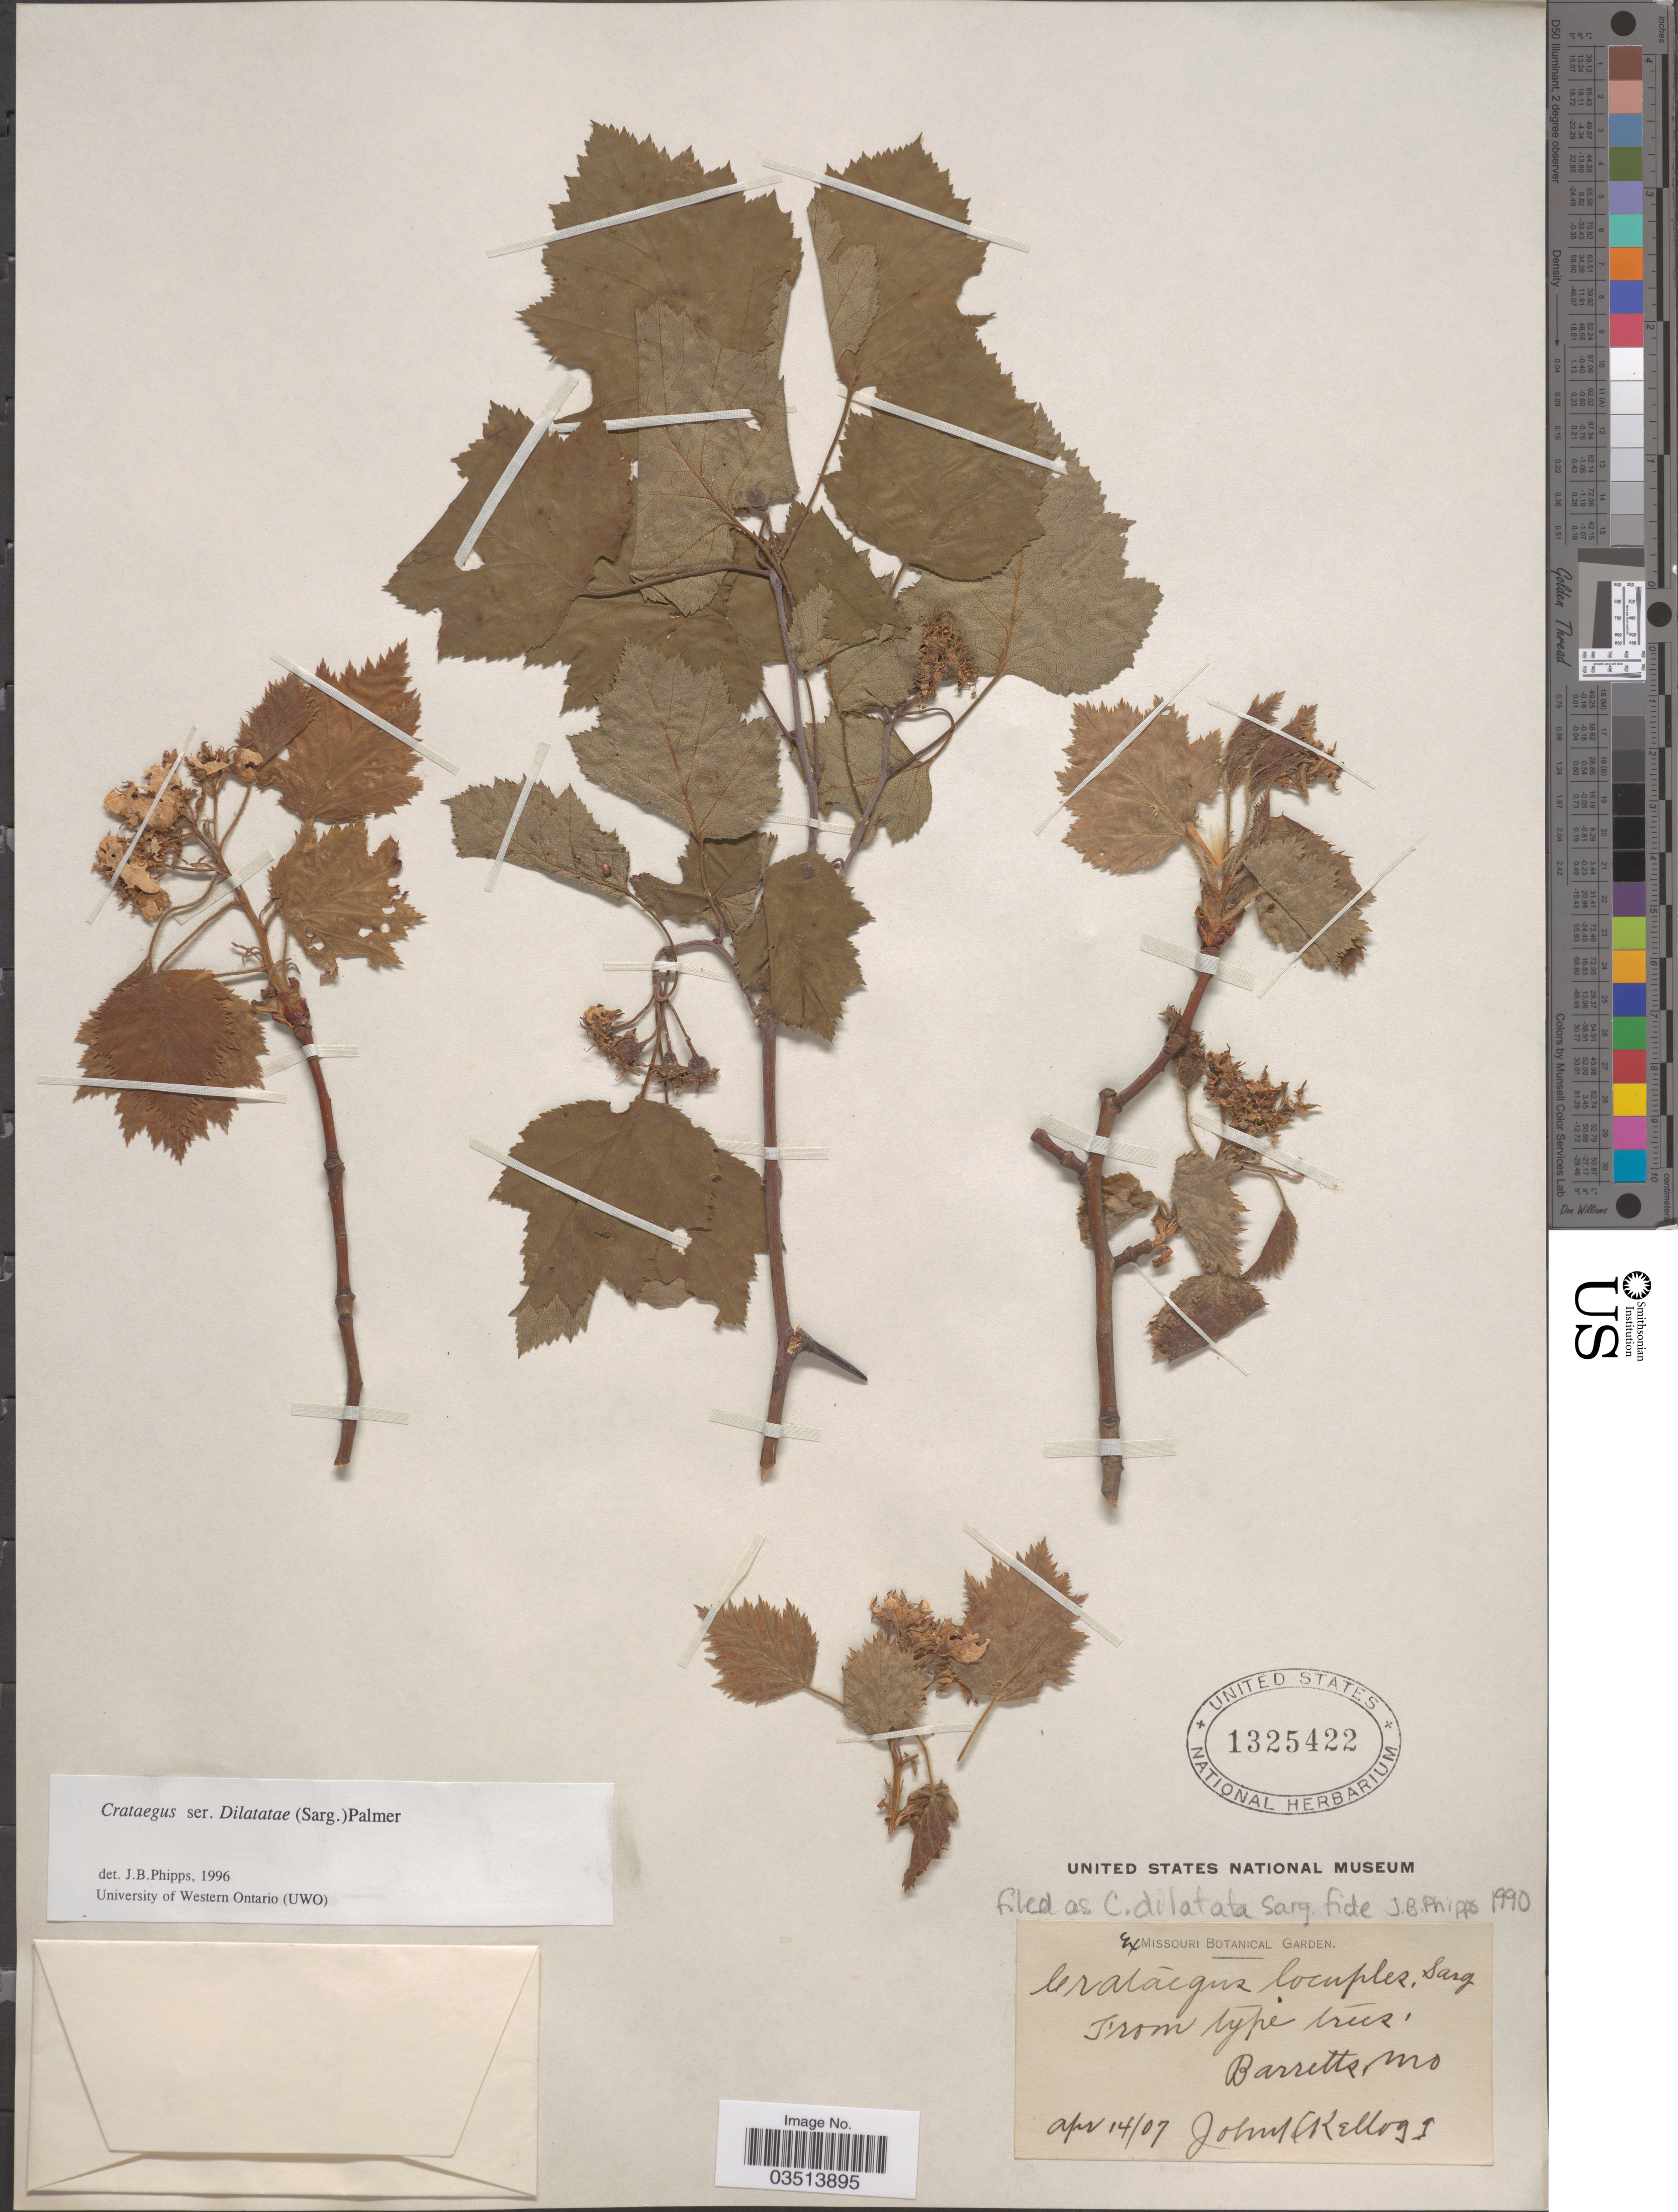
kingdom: Plantae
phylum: Tracheophyta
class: Magnoliopsida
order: Rosales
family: Rosaceae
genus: Crataegus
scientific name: Crataegus coccinioides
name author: Ashe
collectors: J. H. Kellogg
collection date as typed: Transcribed d/m/y: 14/4/7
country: United States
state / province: Missouri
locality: Barretts.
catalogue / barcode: US 1325422